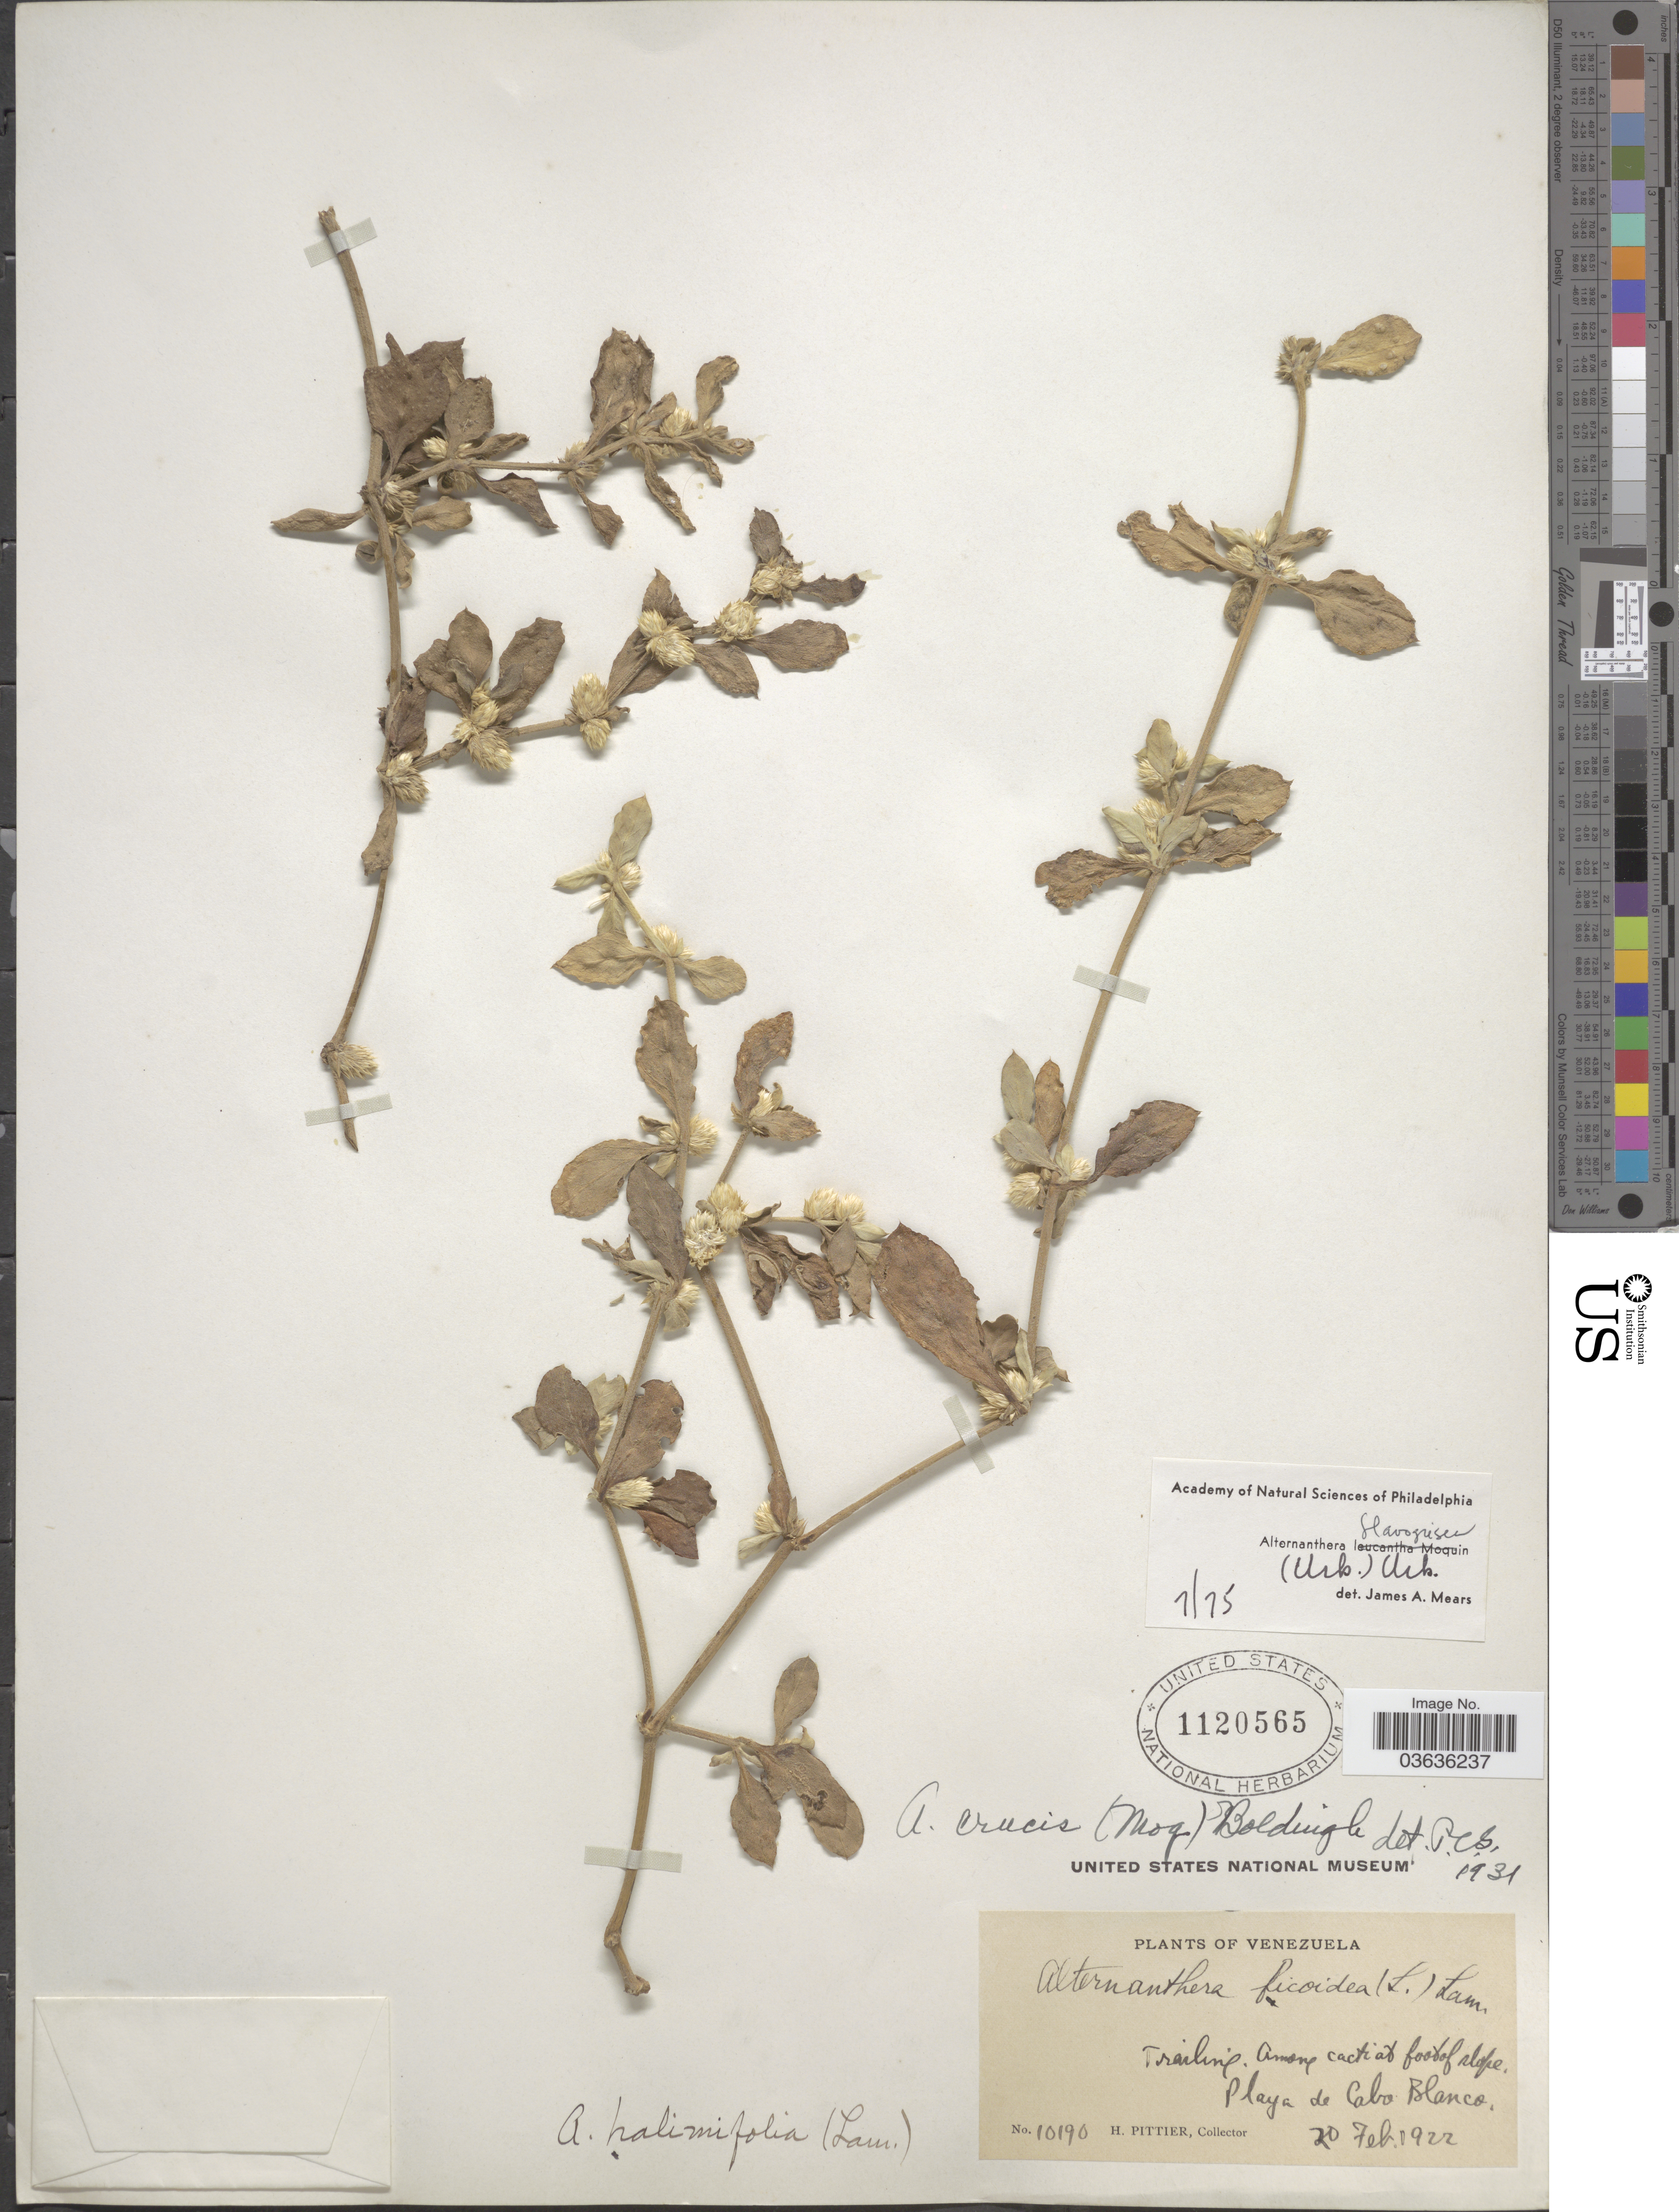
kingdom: Plantae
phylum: Tracheophyta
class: Magnoliopsida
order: Caryophyllales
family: Amaranthaceae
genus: Alternanthera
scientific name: Alternanthera flavogrisea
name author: Urb.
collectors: H. F. Pittier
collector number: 10190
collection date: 1922-02-20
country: Venezuela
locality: Playa de Cabo Blanco.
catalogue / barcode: US 1120565